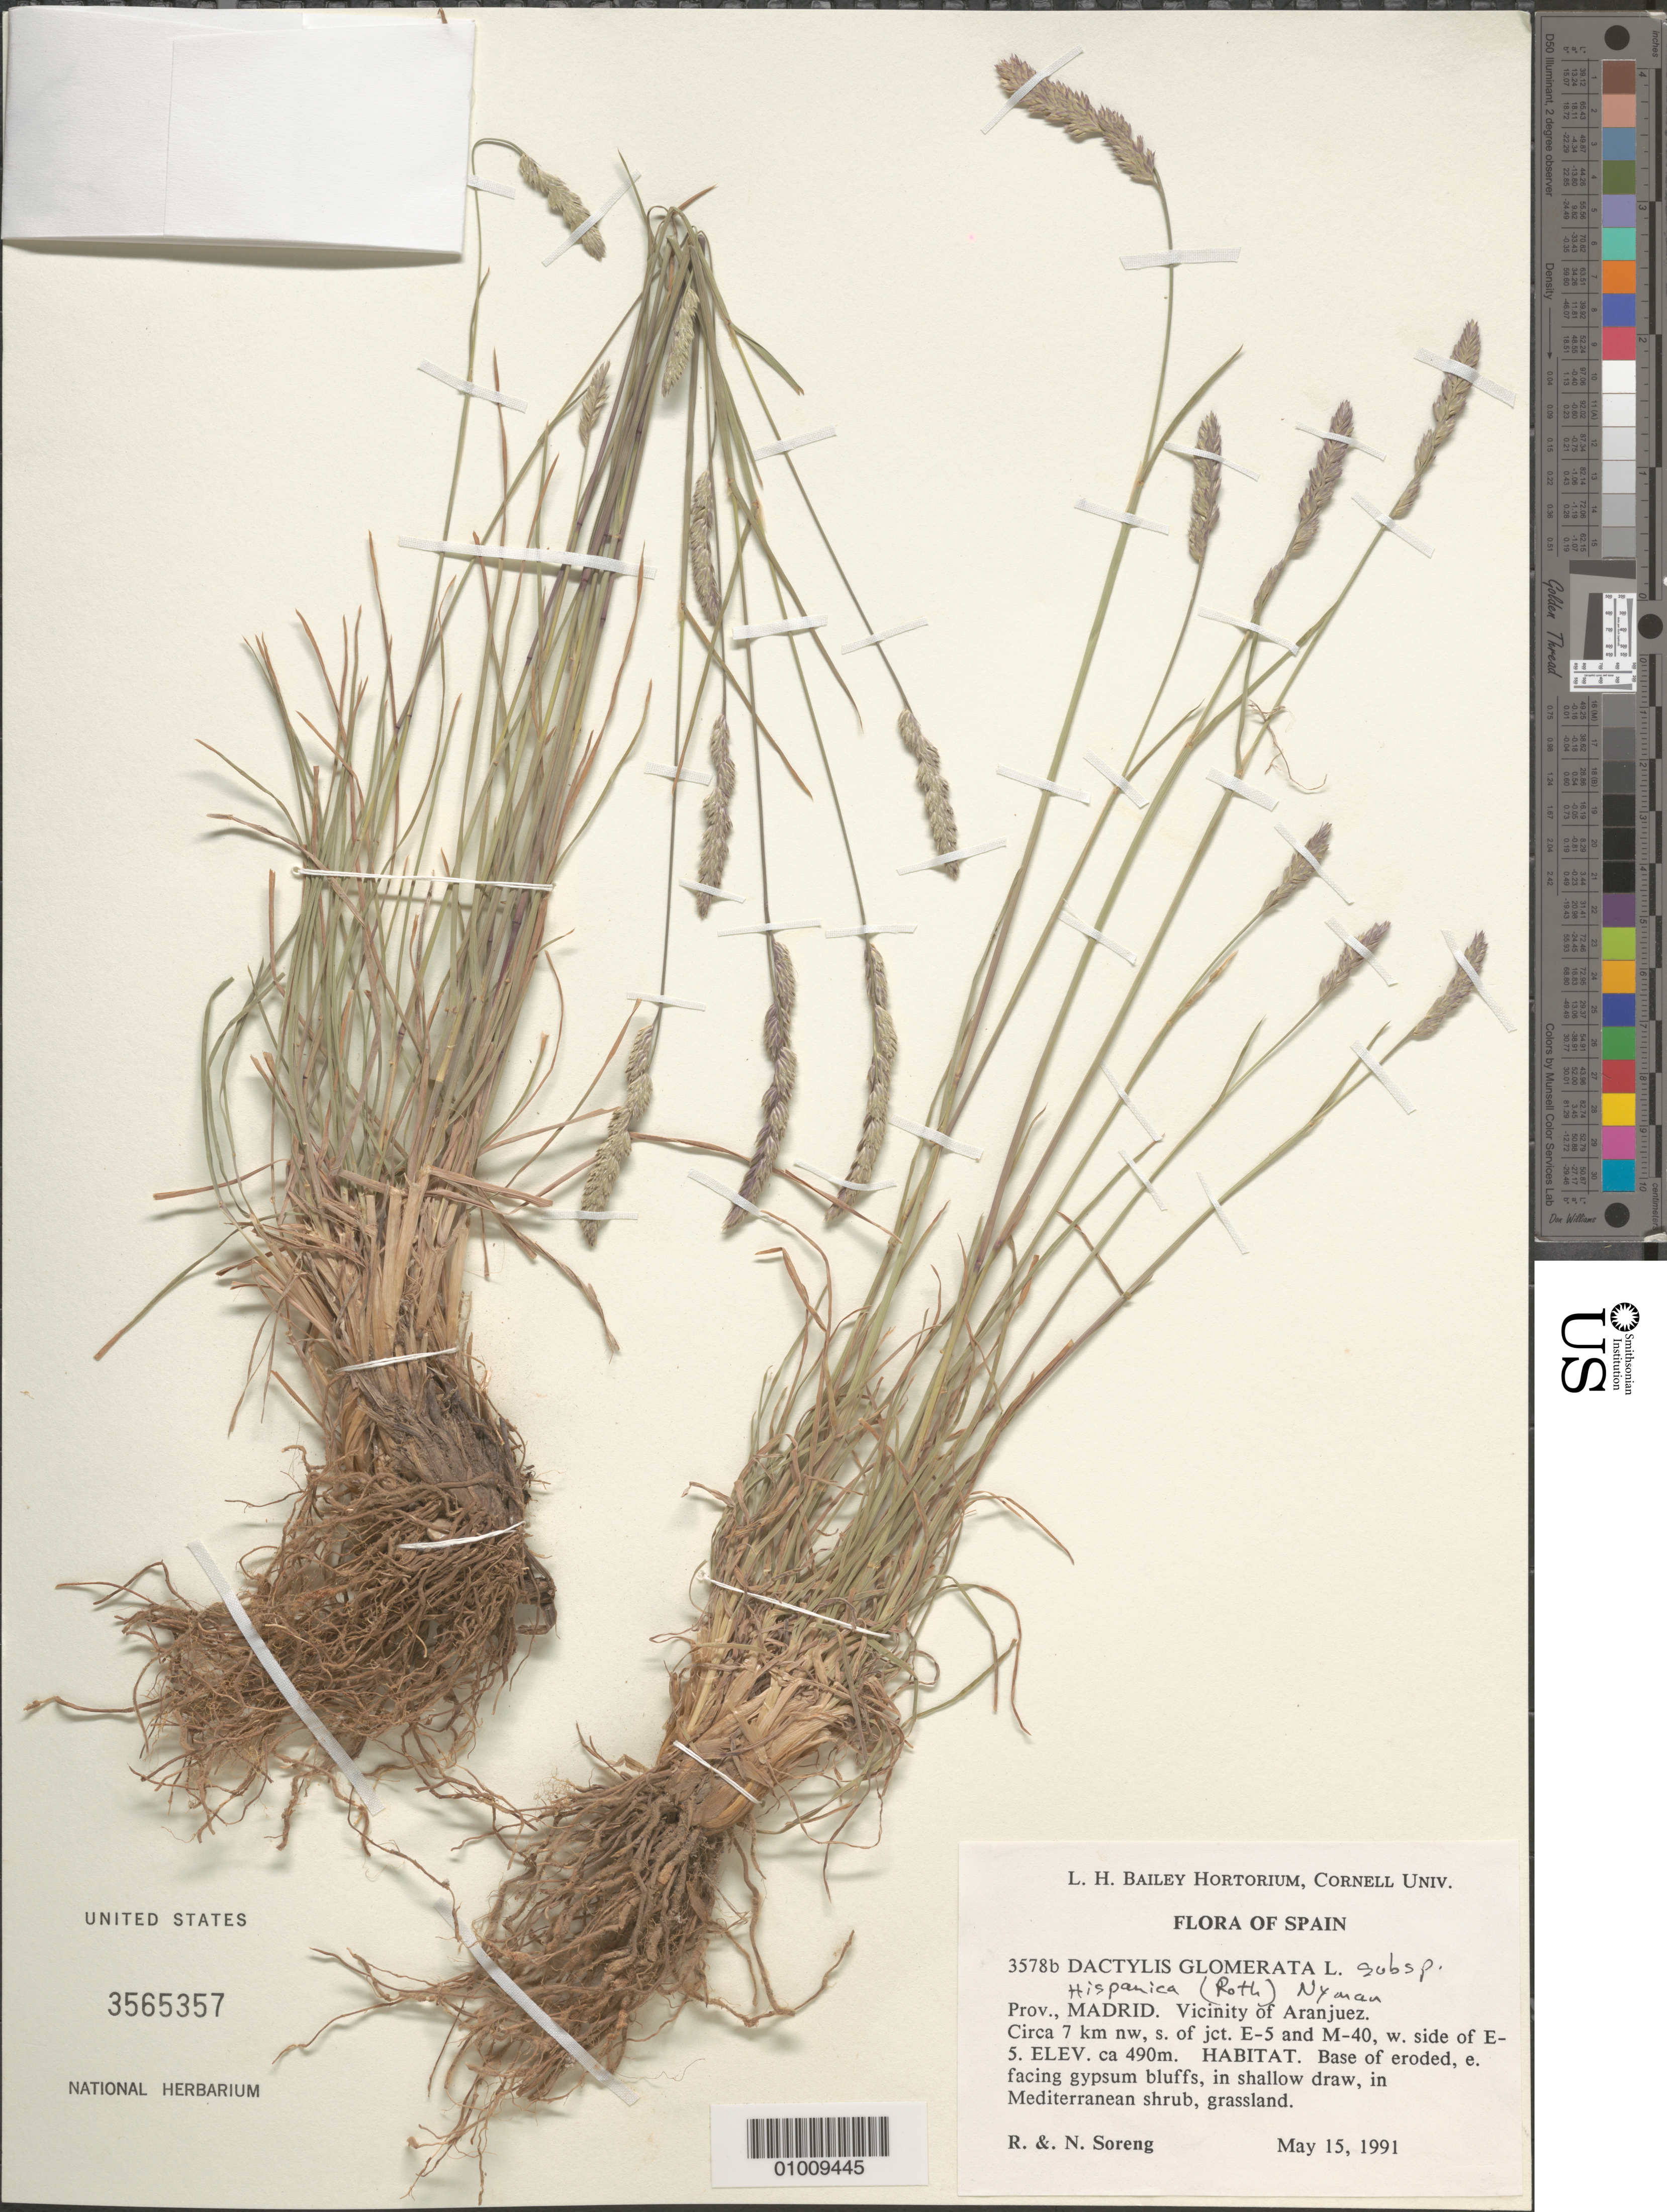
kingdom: Plantae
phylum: Tracheophyta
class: Liliopsida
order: Poales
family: Poaceae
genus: Dactylis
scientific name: Dactylis glomerata subsp. hispanica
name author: (Roth) Nyman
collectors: R. J. Soreng & N. L. Soreng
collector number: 3578-b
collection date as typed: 15 May 1991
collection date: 1991-05-15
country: Spain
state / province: Madrid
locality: Aranjuez vicinity. Circa 7 km NW, S of jct. E-5 and M-40, W side of E-5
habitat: Base of eroded, e. facing gypsum bluffs, in shallow draw, in Mediterranean shrub, grassland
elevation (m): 490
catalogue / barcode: US 3565357